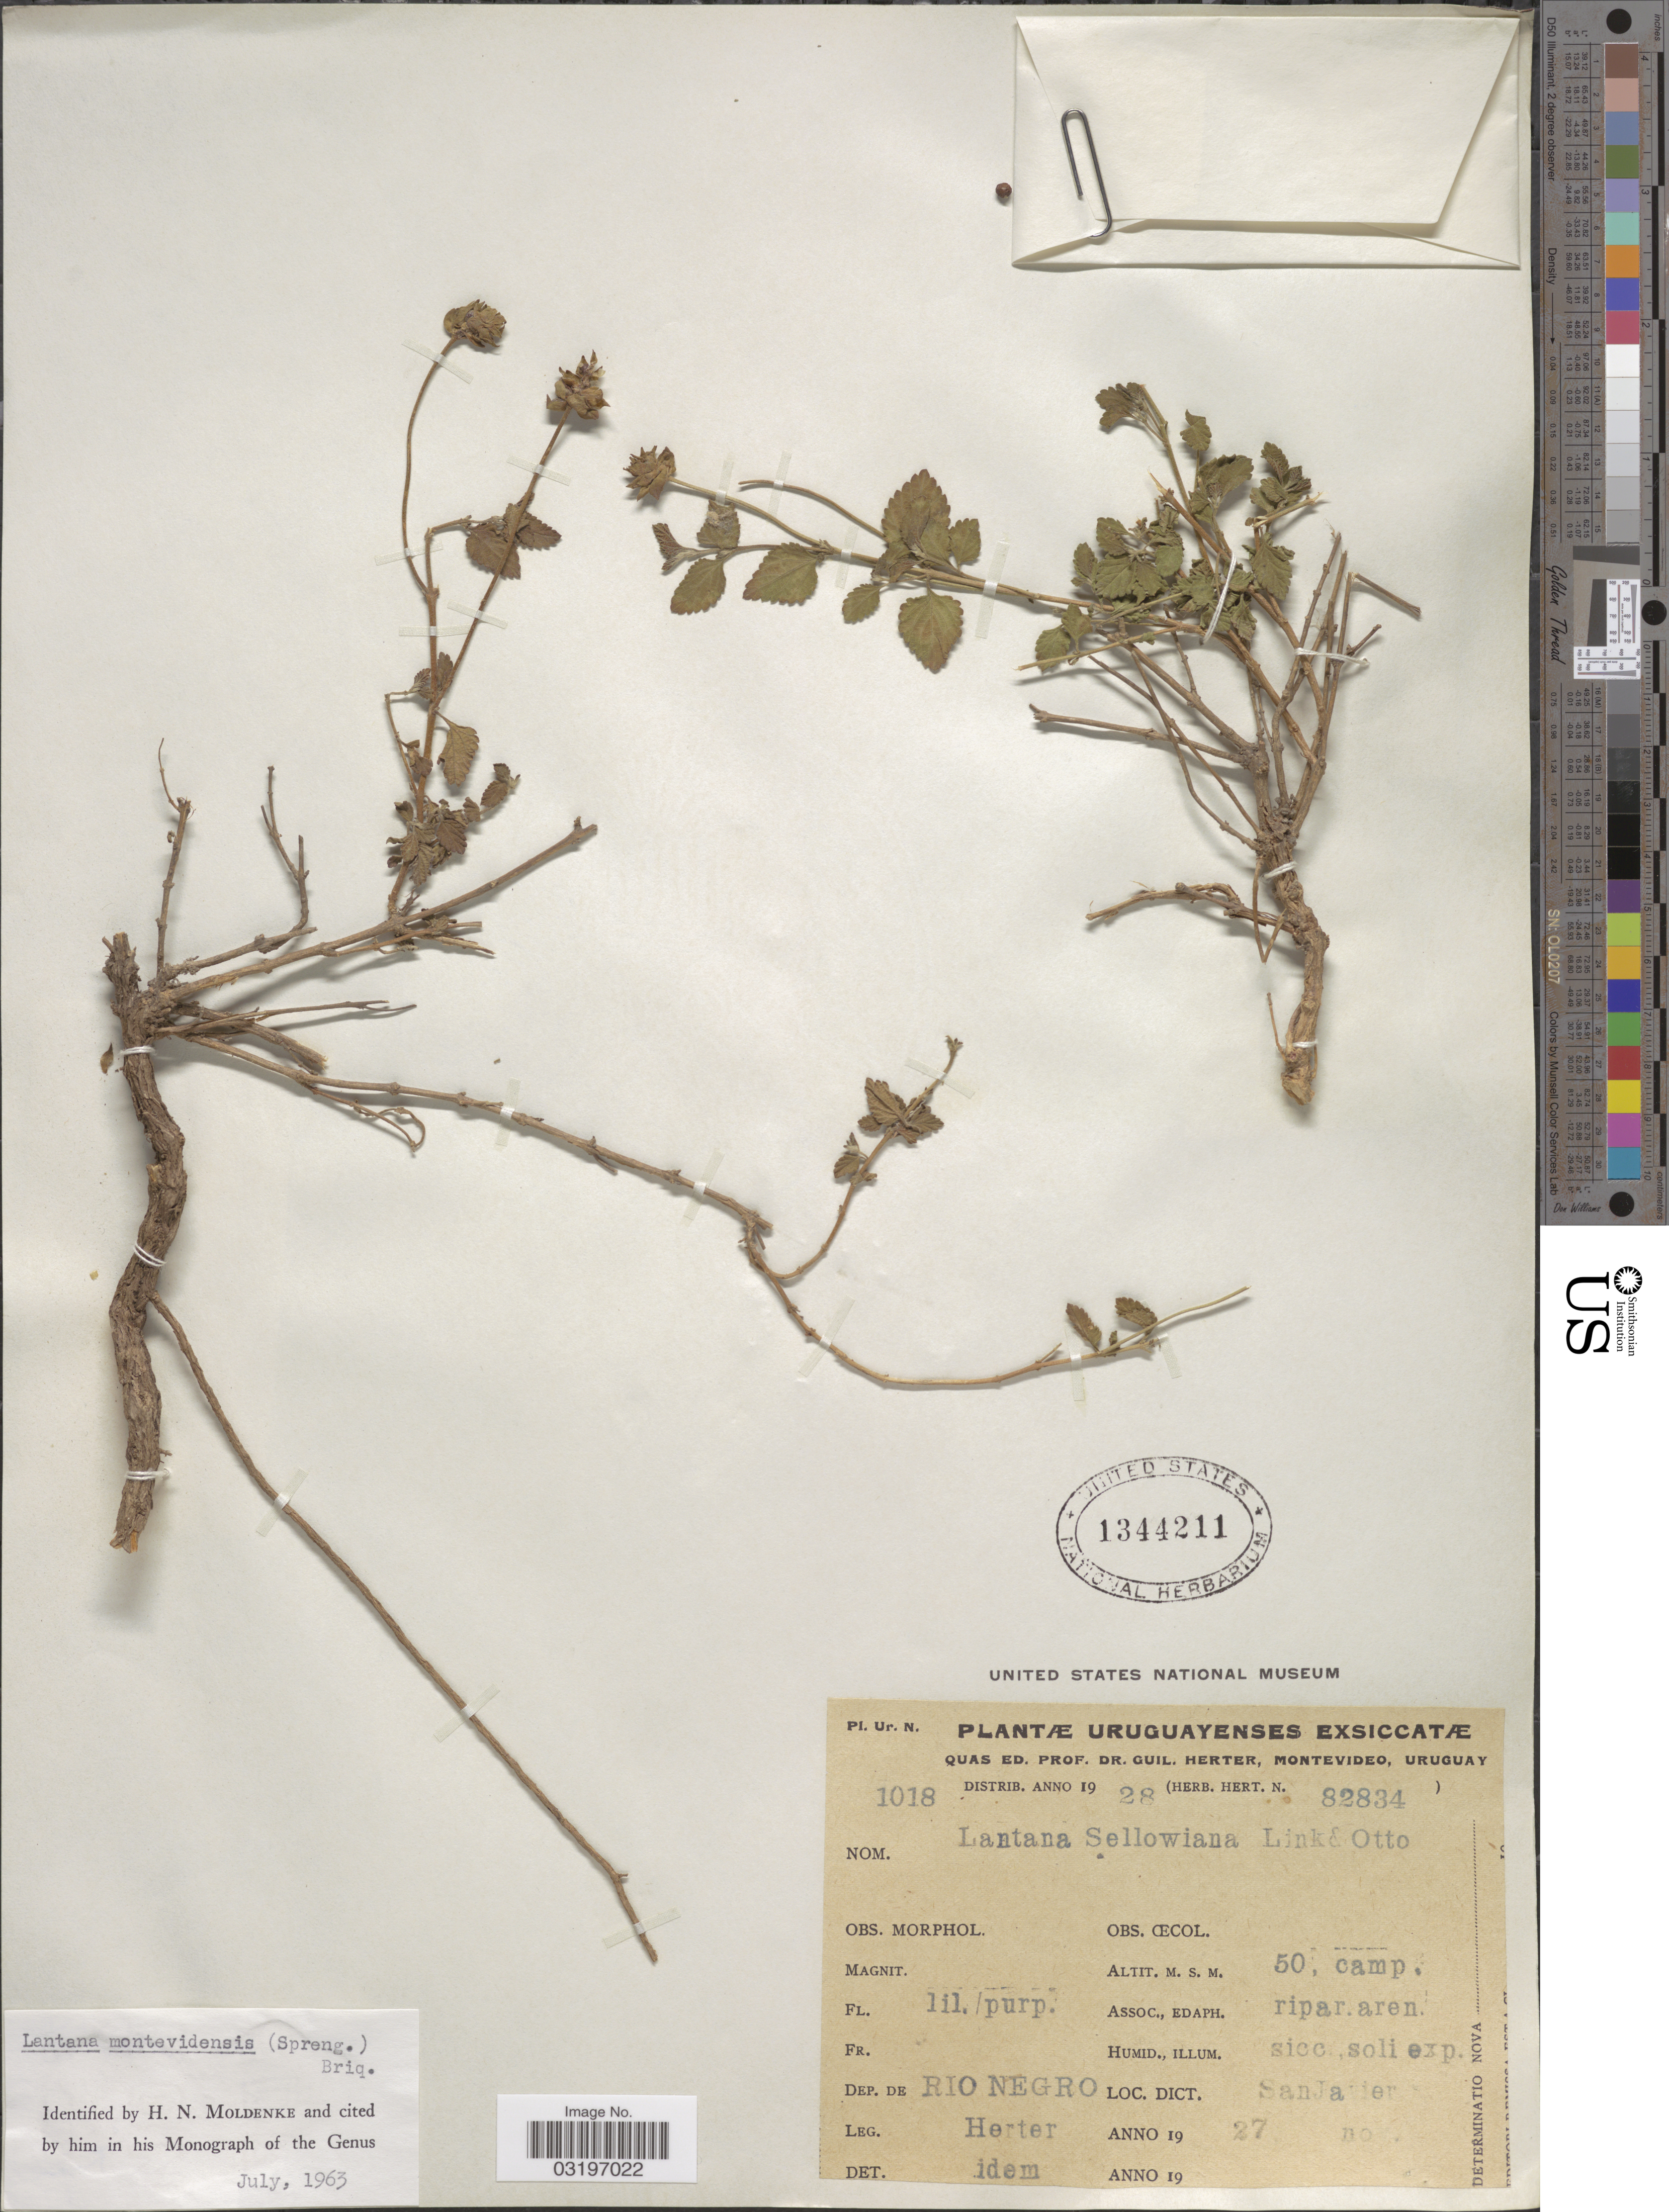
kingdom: Plantae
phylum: Tracheophyta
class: Magnoliopsida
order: Lamiales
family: Verbenaceae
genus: Lantana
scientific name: Lantana montevidensis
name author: (Spreng.) Briq.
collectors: G. Herter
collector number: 1018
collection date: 1927-11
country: Uruguay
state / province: Rio Negro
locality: Dep. de Rio Negro. Dict. San Javier.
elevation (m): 50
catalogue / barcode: US 1344211